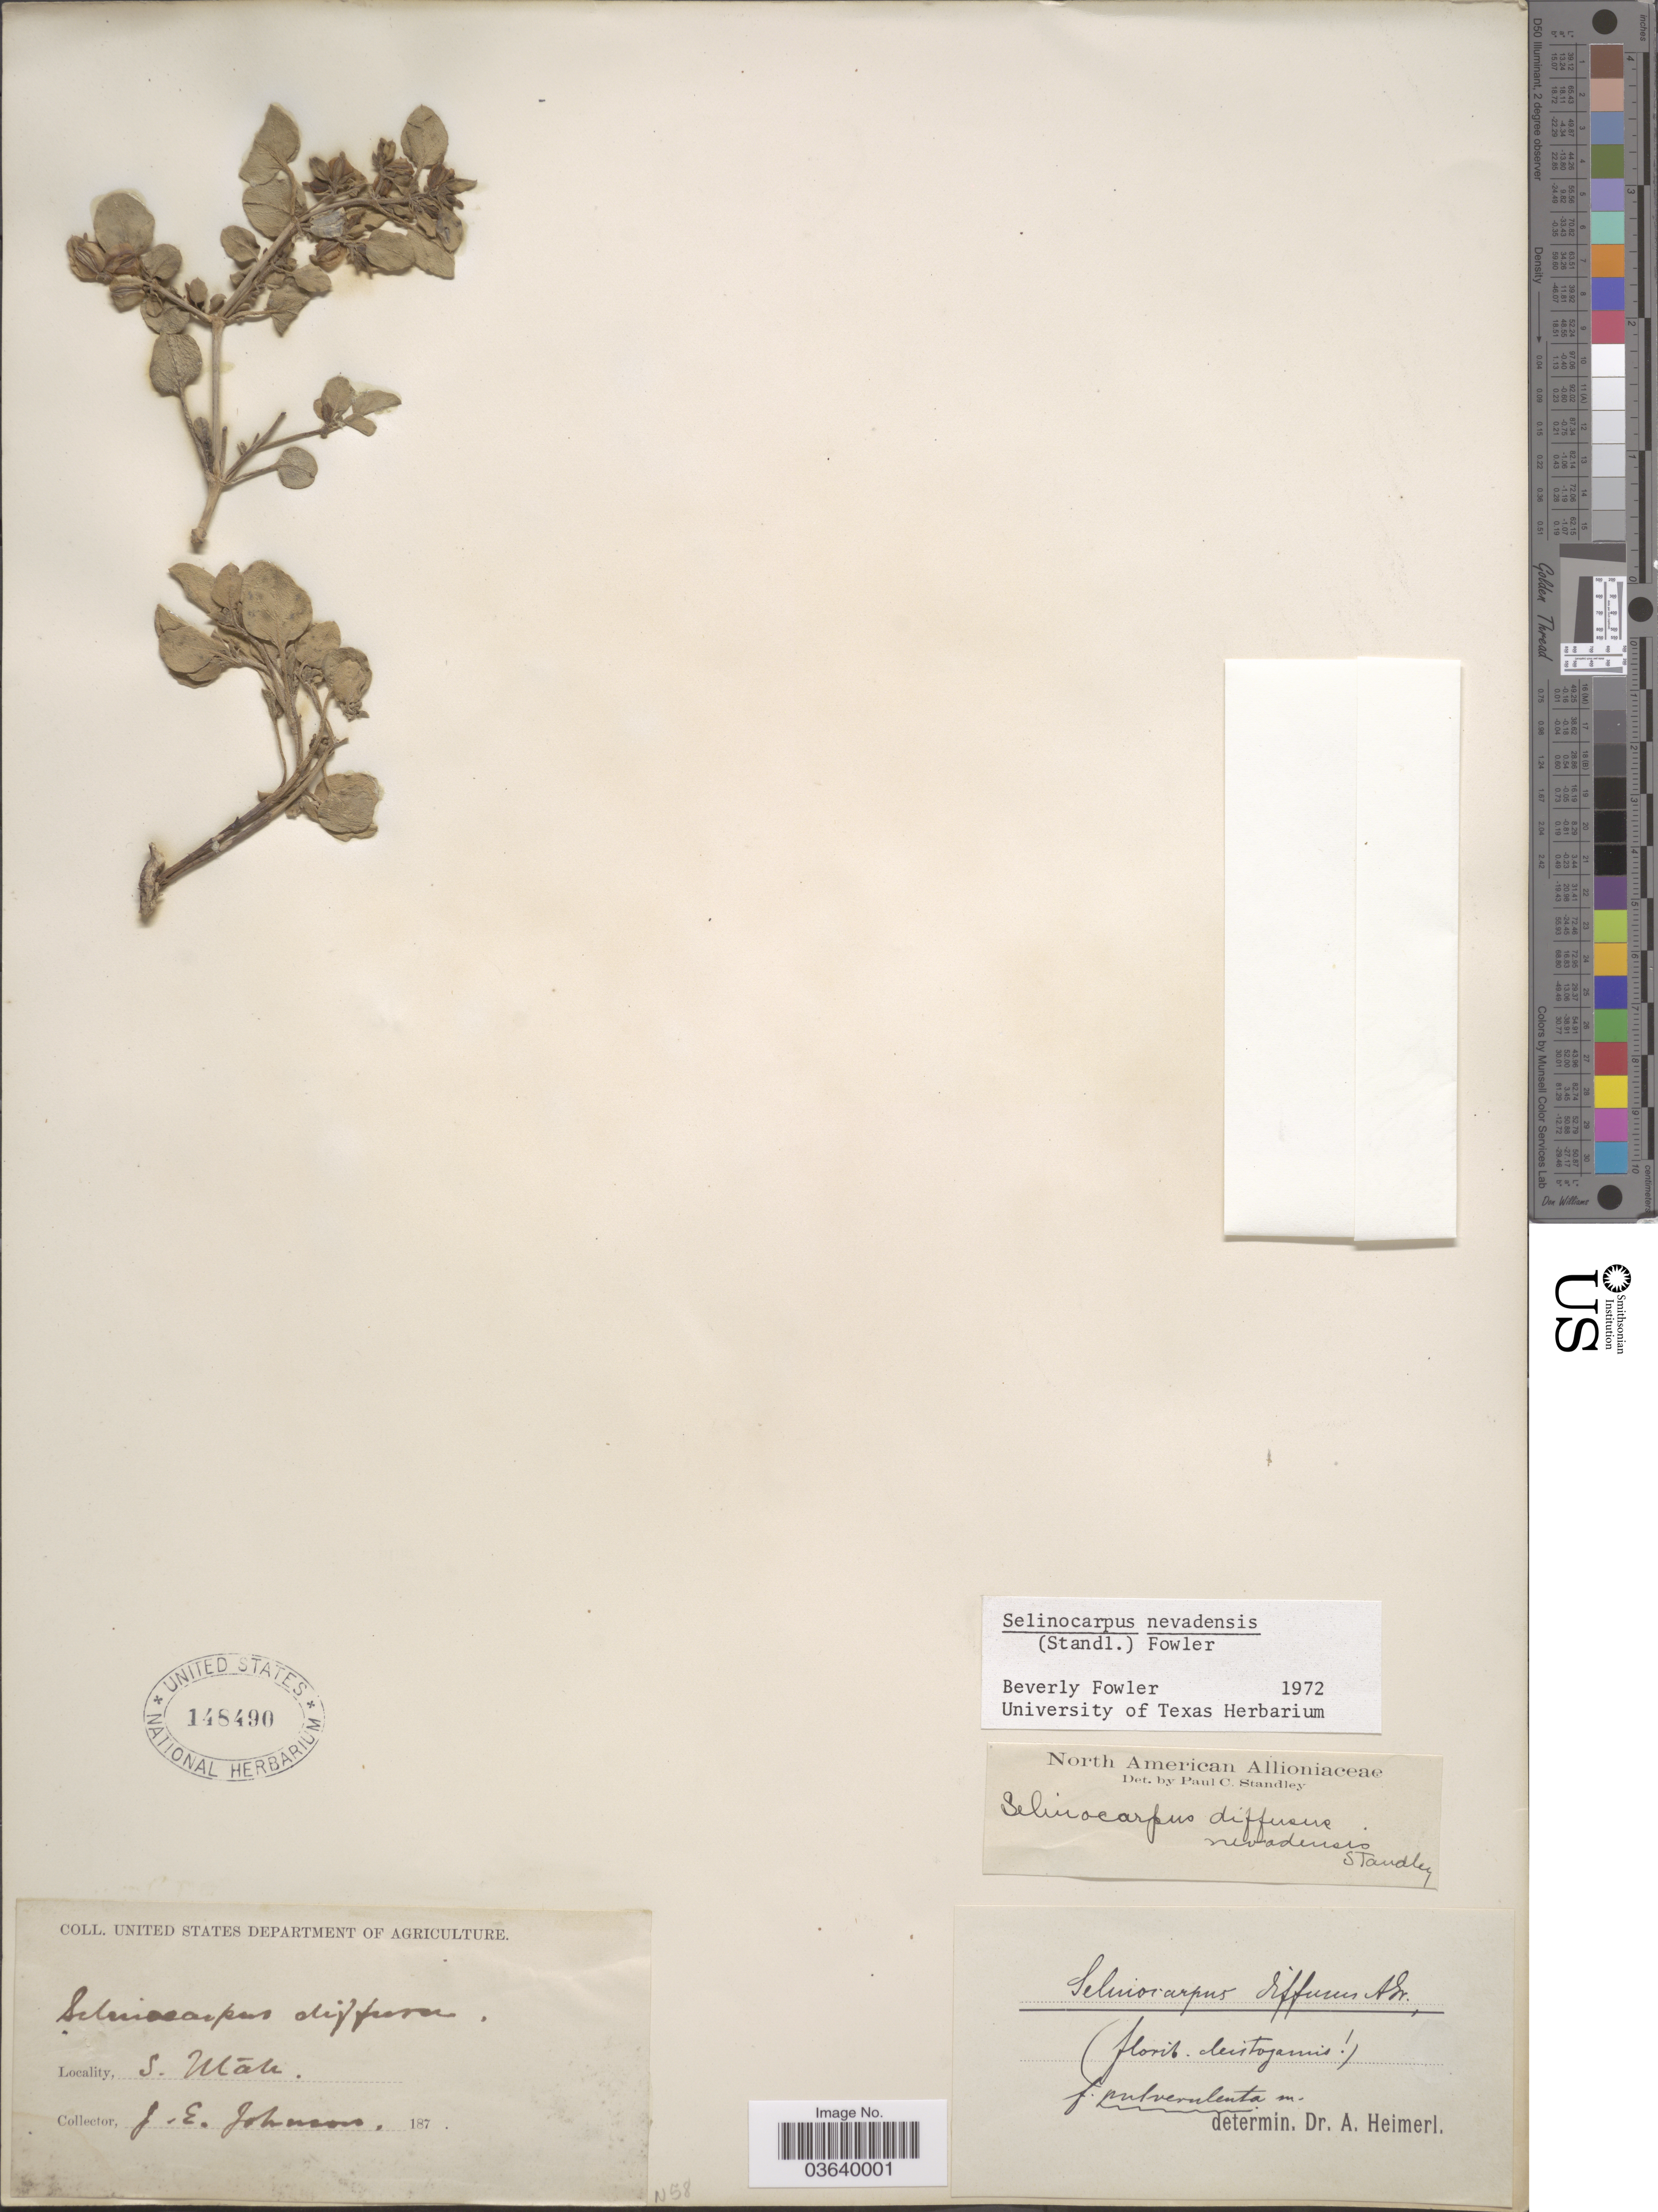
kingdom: Plantae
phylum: Tracheophyta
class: Magnoliopsida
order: Caryophyllales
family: Nyctaginaceae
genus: Acleisanthes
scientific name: Acleisanthes nevadensis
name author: (Standl.) B.L. Turner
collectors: J. E. Johnson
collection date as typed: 187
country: United States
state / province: Utah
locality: S. Utah.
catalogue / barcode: US 148490